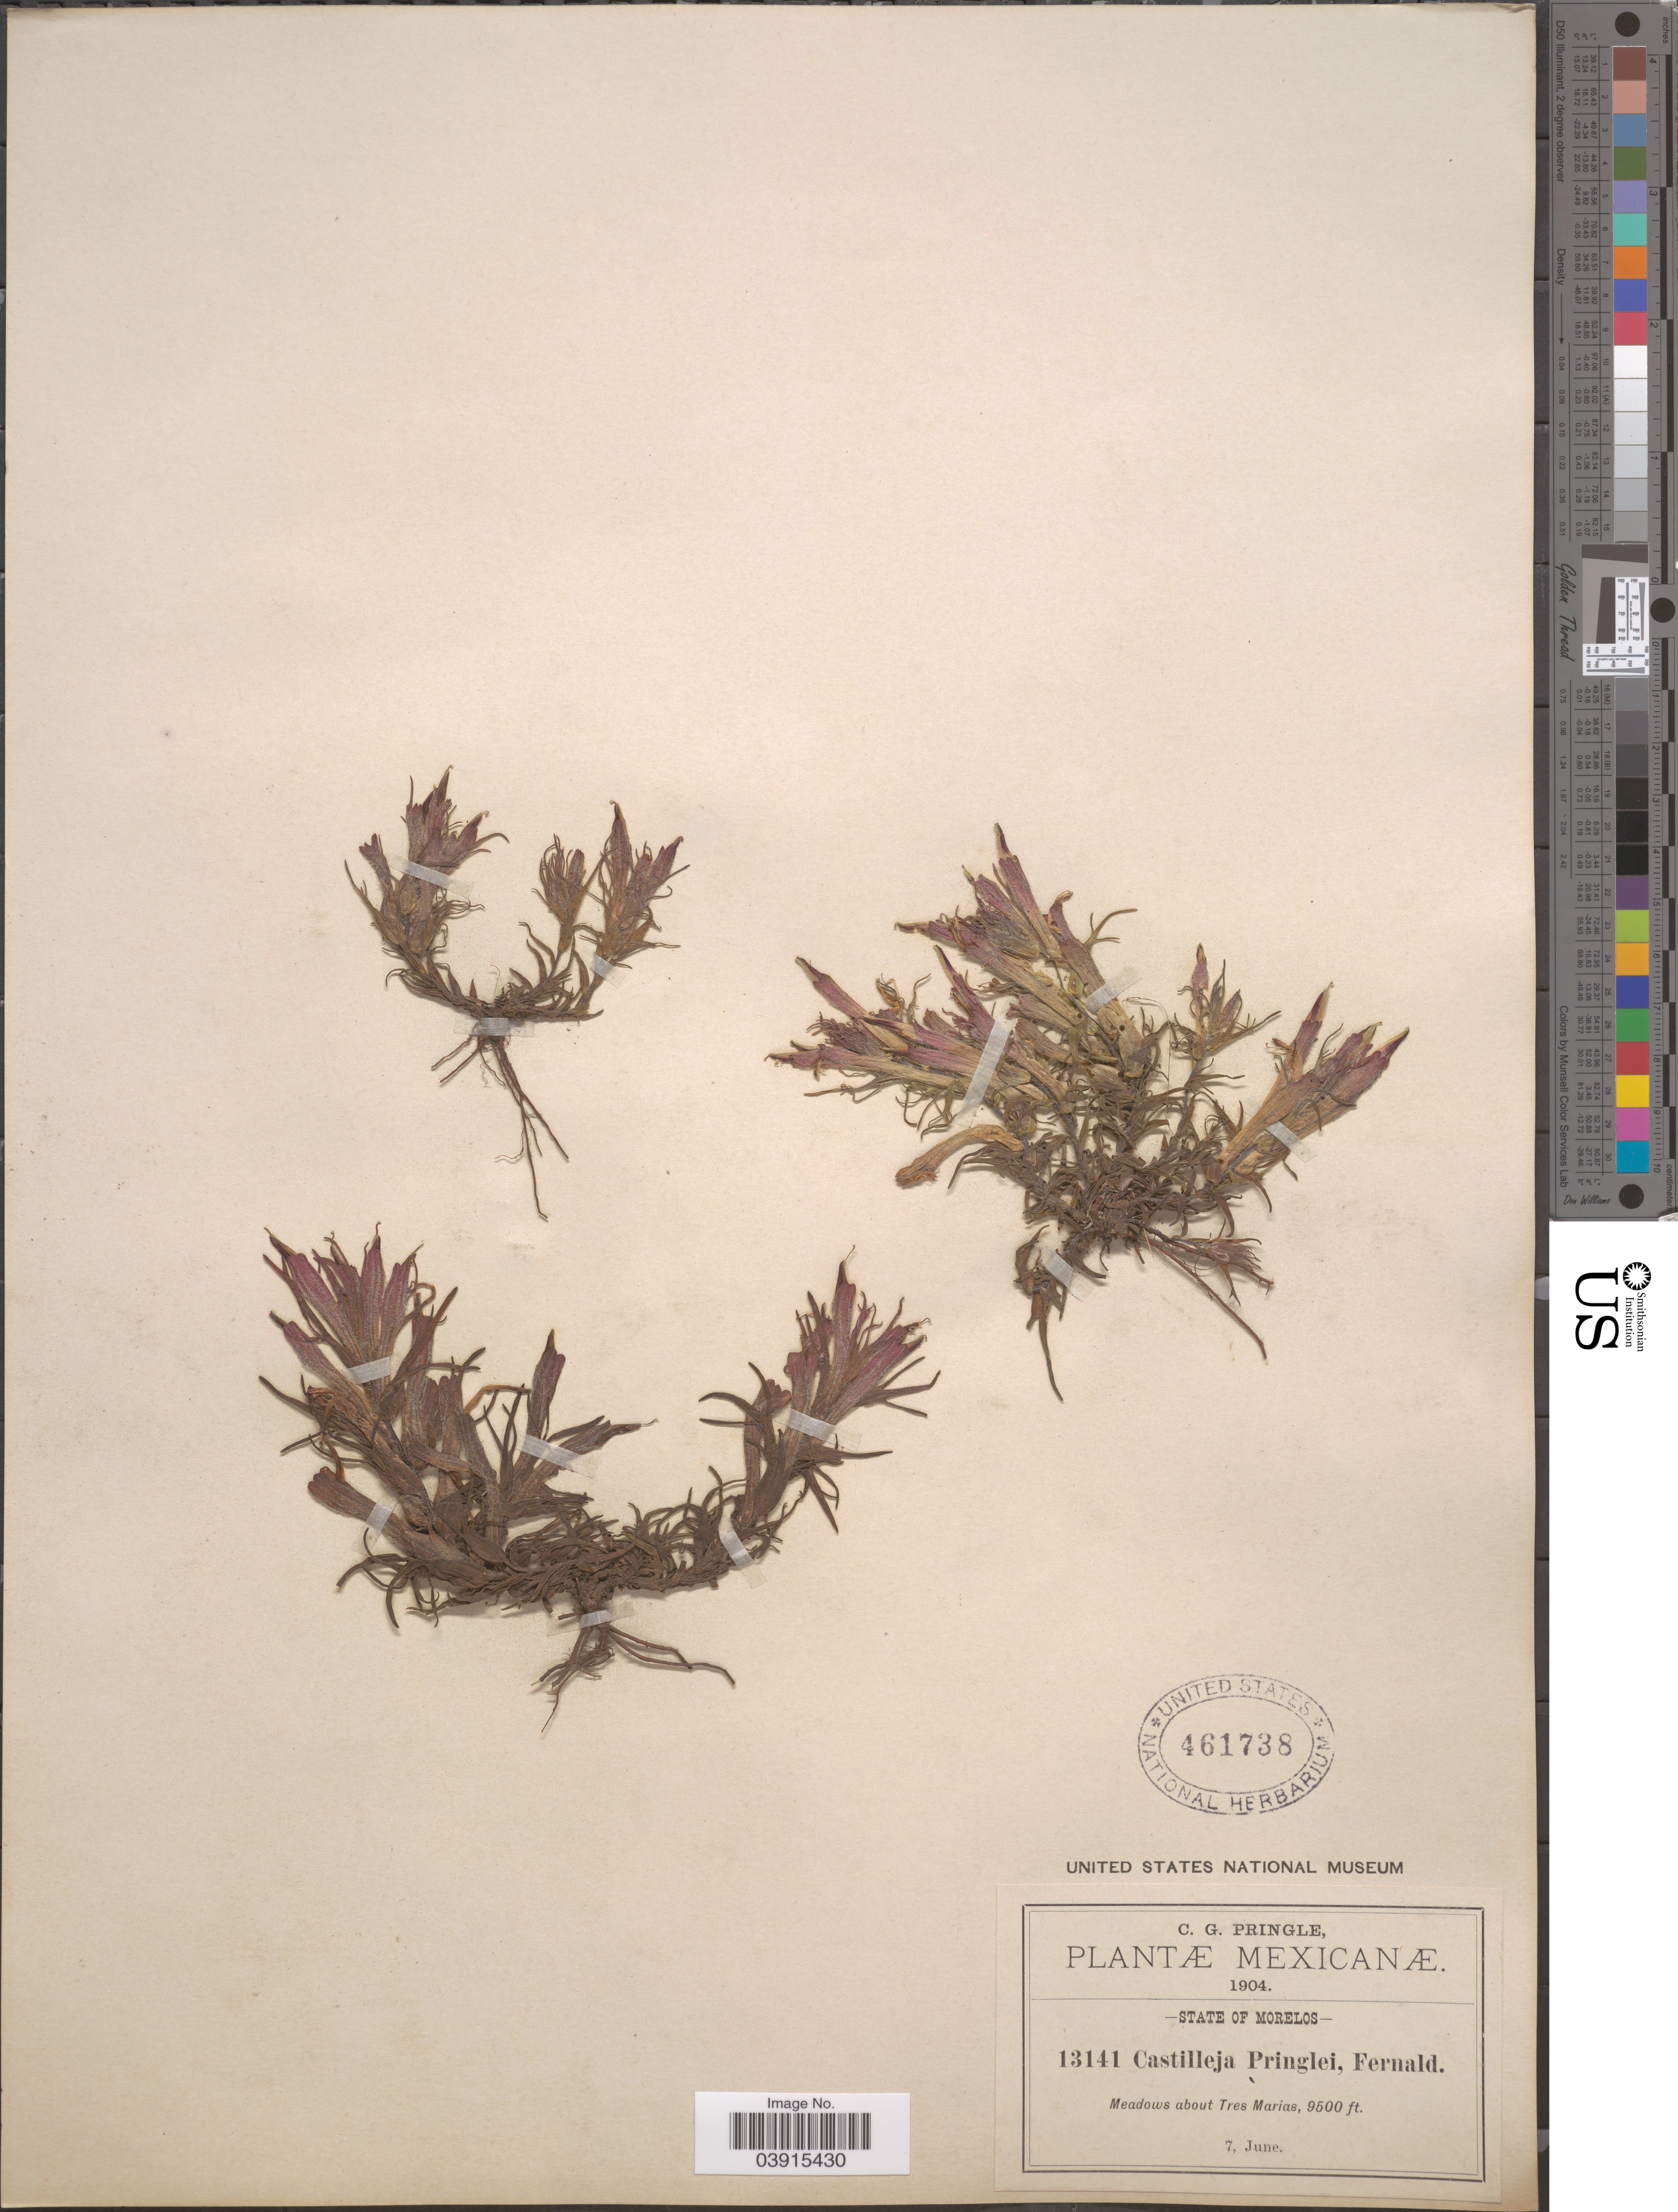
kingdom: Plantae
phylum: Tracheophyta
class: Magnoliopsida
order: Lamiales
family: Orobanchaceae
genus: Castilleja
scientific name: Castilleja schaffneri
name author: Hemsl.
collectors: C. G. Pringle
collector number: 13141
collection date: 1904-06-07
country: Mexico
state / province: Morelos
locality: Meadows about Tres Marias.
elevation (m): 2896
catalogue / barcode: US 461738